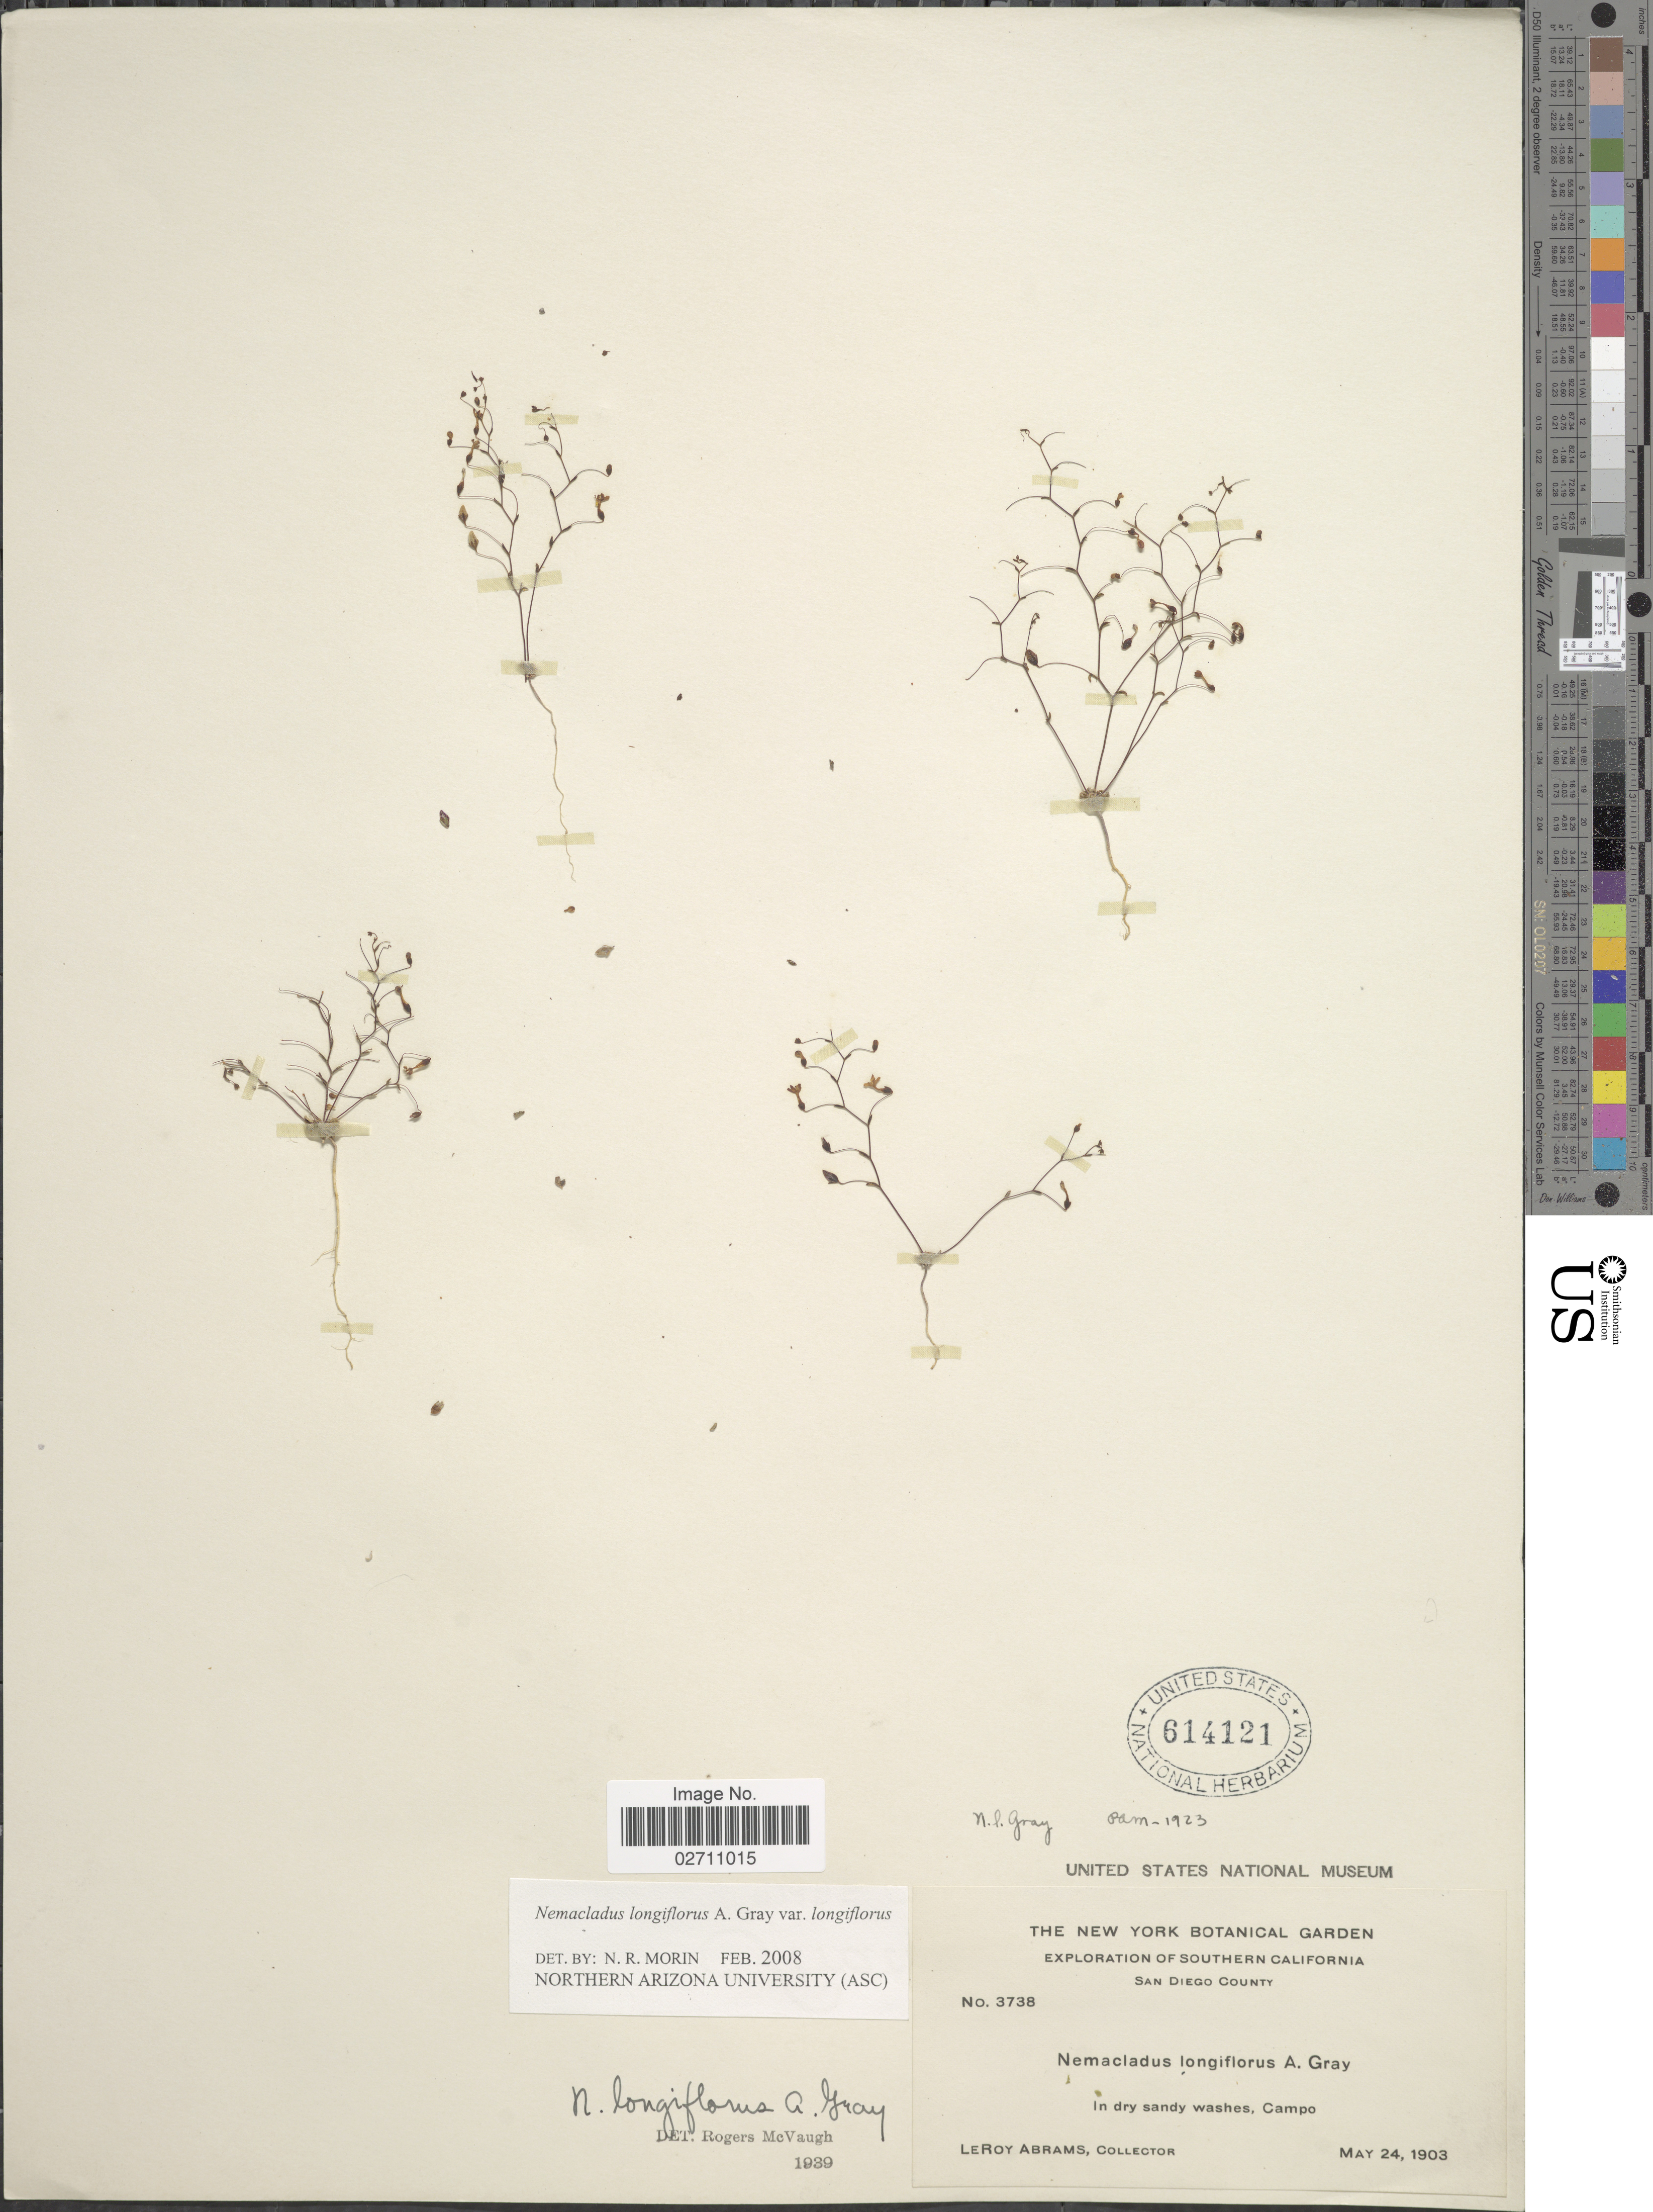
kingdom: Plantae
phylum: Tracheophyta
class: Magnoliopsida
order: Asterales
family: Campanulaceae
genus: Nemacladus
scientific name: Nemacladus longiflorus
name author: A. Gray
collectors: L. Abrams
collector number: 3738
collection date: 1903-05-24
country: United States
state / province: California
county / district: San Diego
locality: Southern California, San Diego County, In dry sandy washes, Campo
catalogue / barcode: US 614121